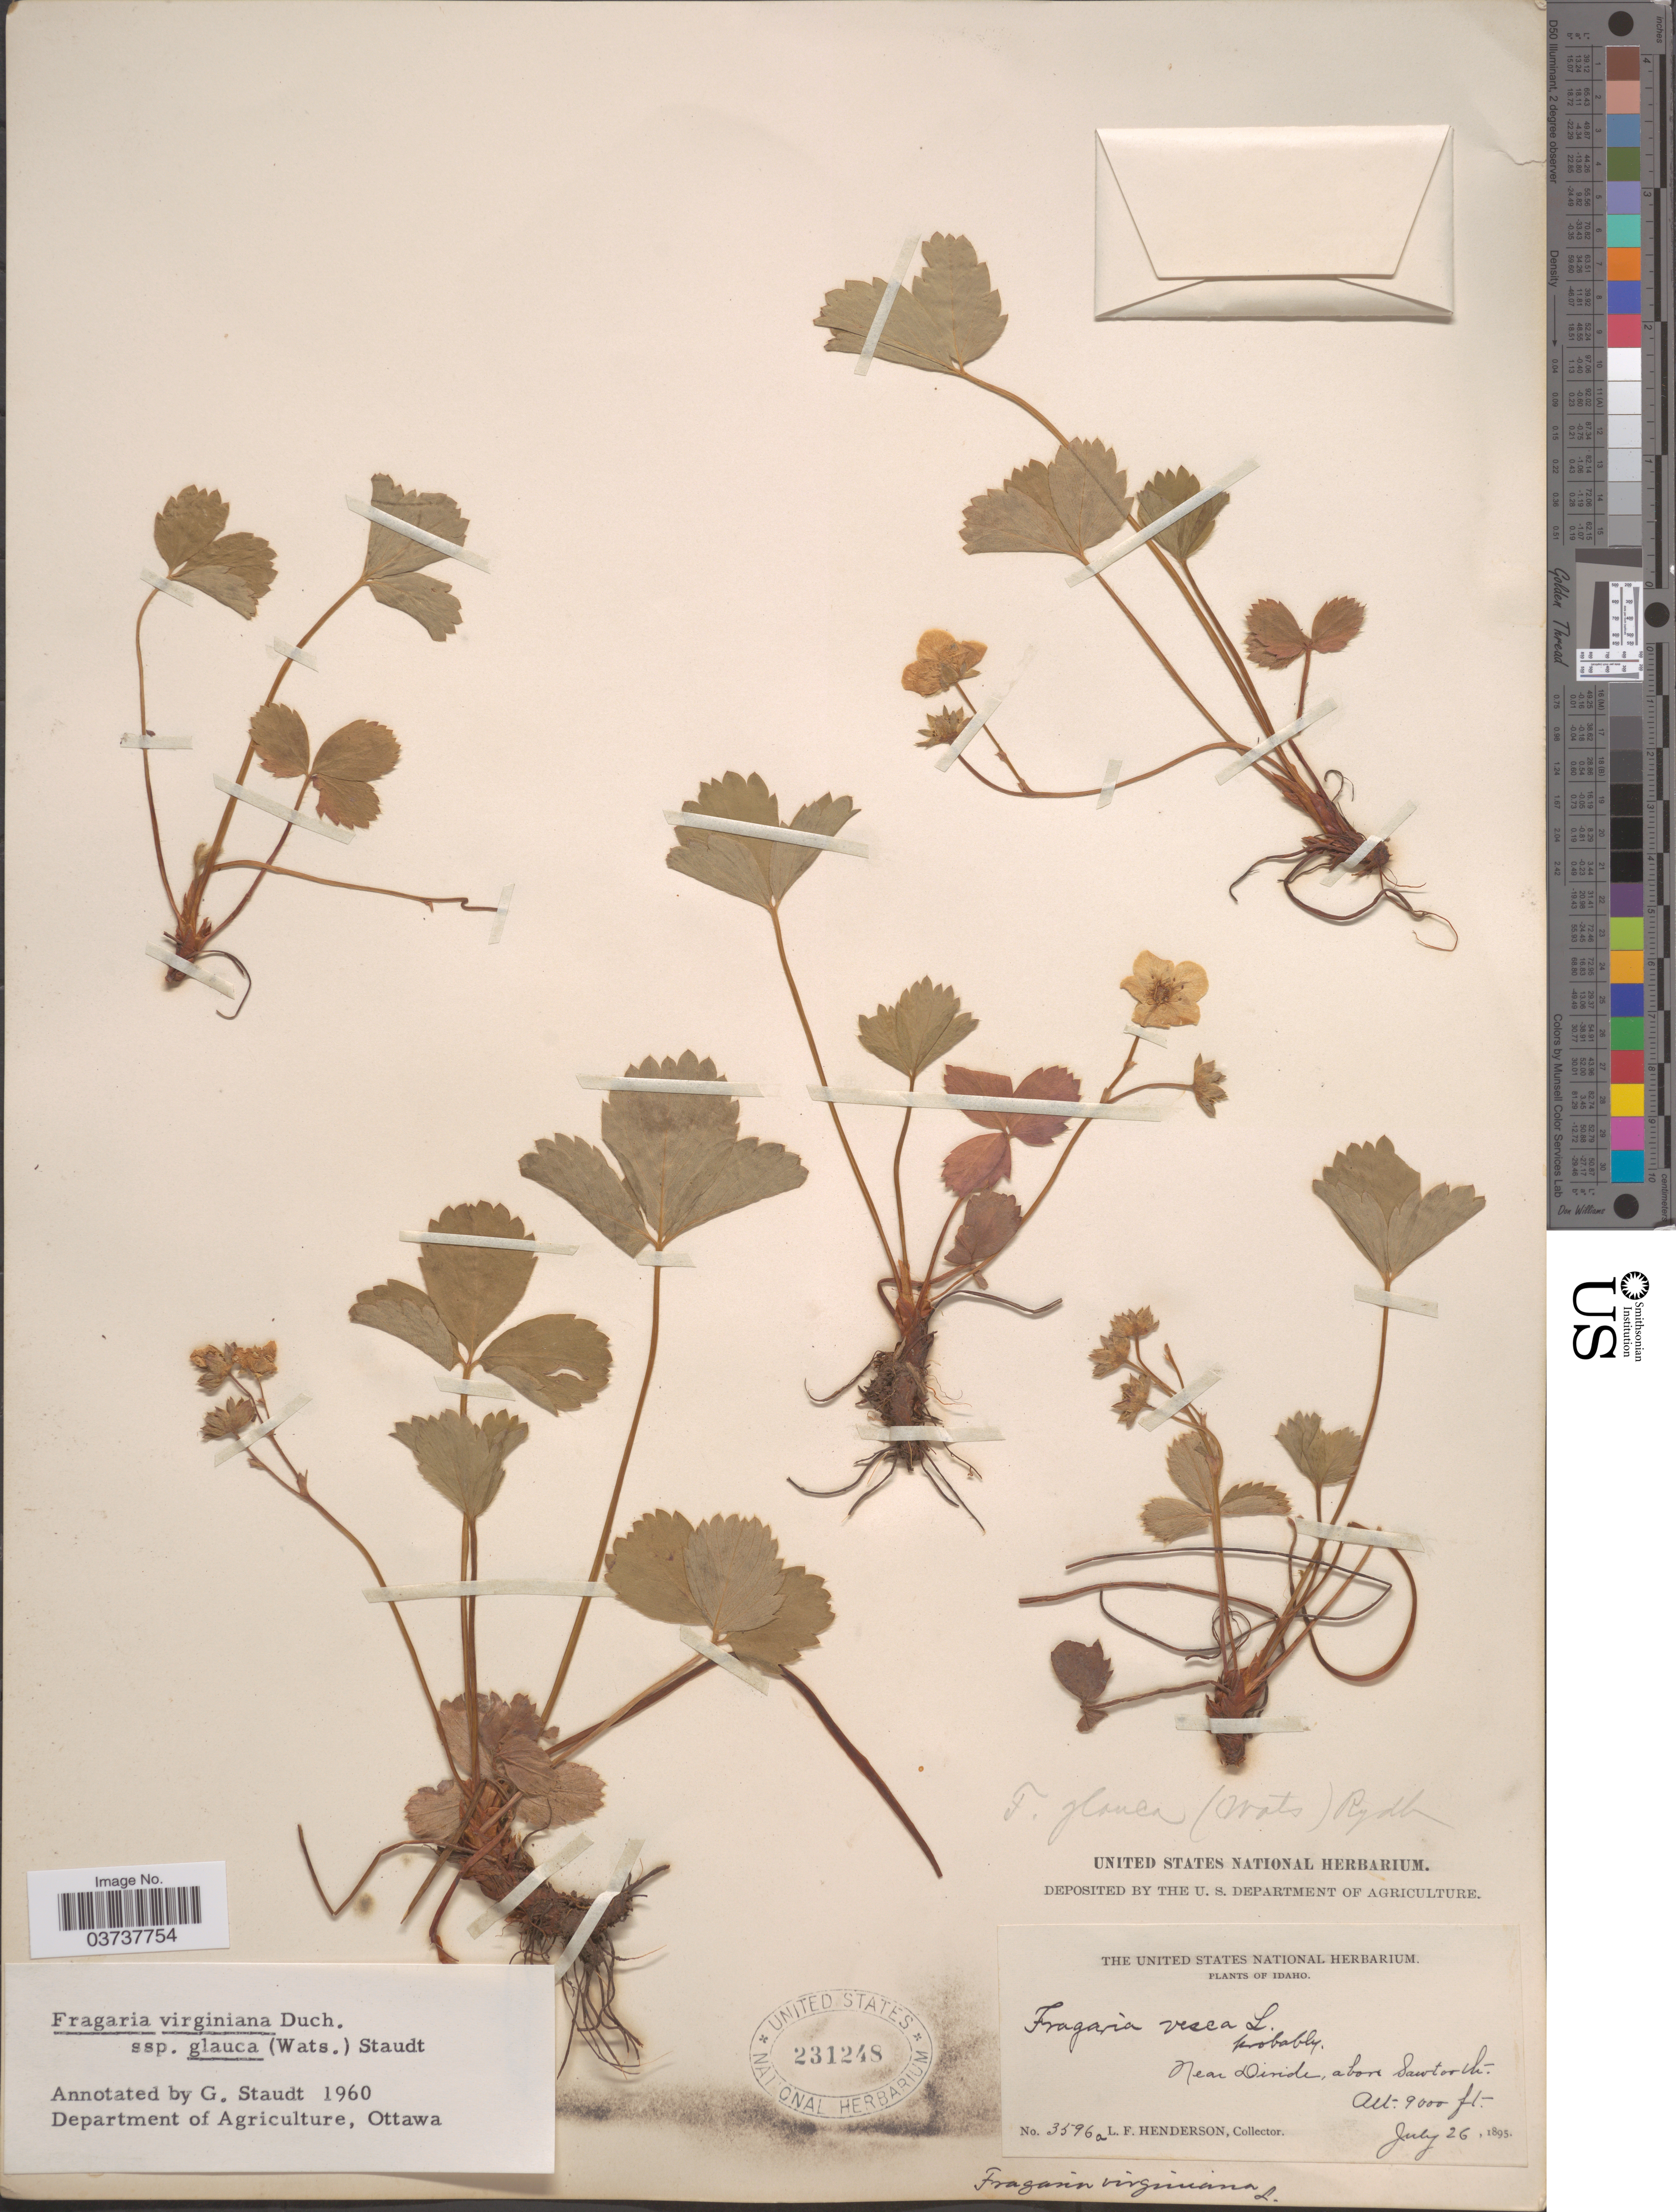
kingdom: Plantae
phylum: Tracheophyta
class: Magnoliopsida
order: Rosales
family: Rosaceae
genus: Fragaria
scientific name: Fragaria virginiana subsp. glauca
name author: (S. Watson) Staudt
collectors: L. Henderson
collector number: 3596a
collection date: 1895-07-26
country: United States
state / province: Idaho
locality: Near Divide, above Sawtooth.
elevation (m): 2743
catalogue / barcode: US 231248